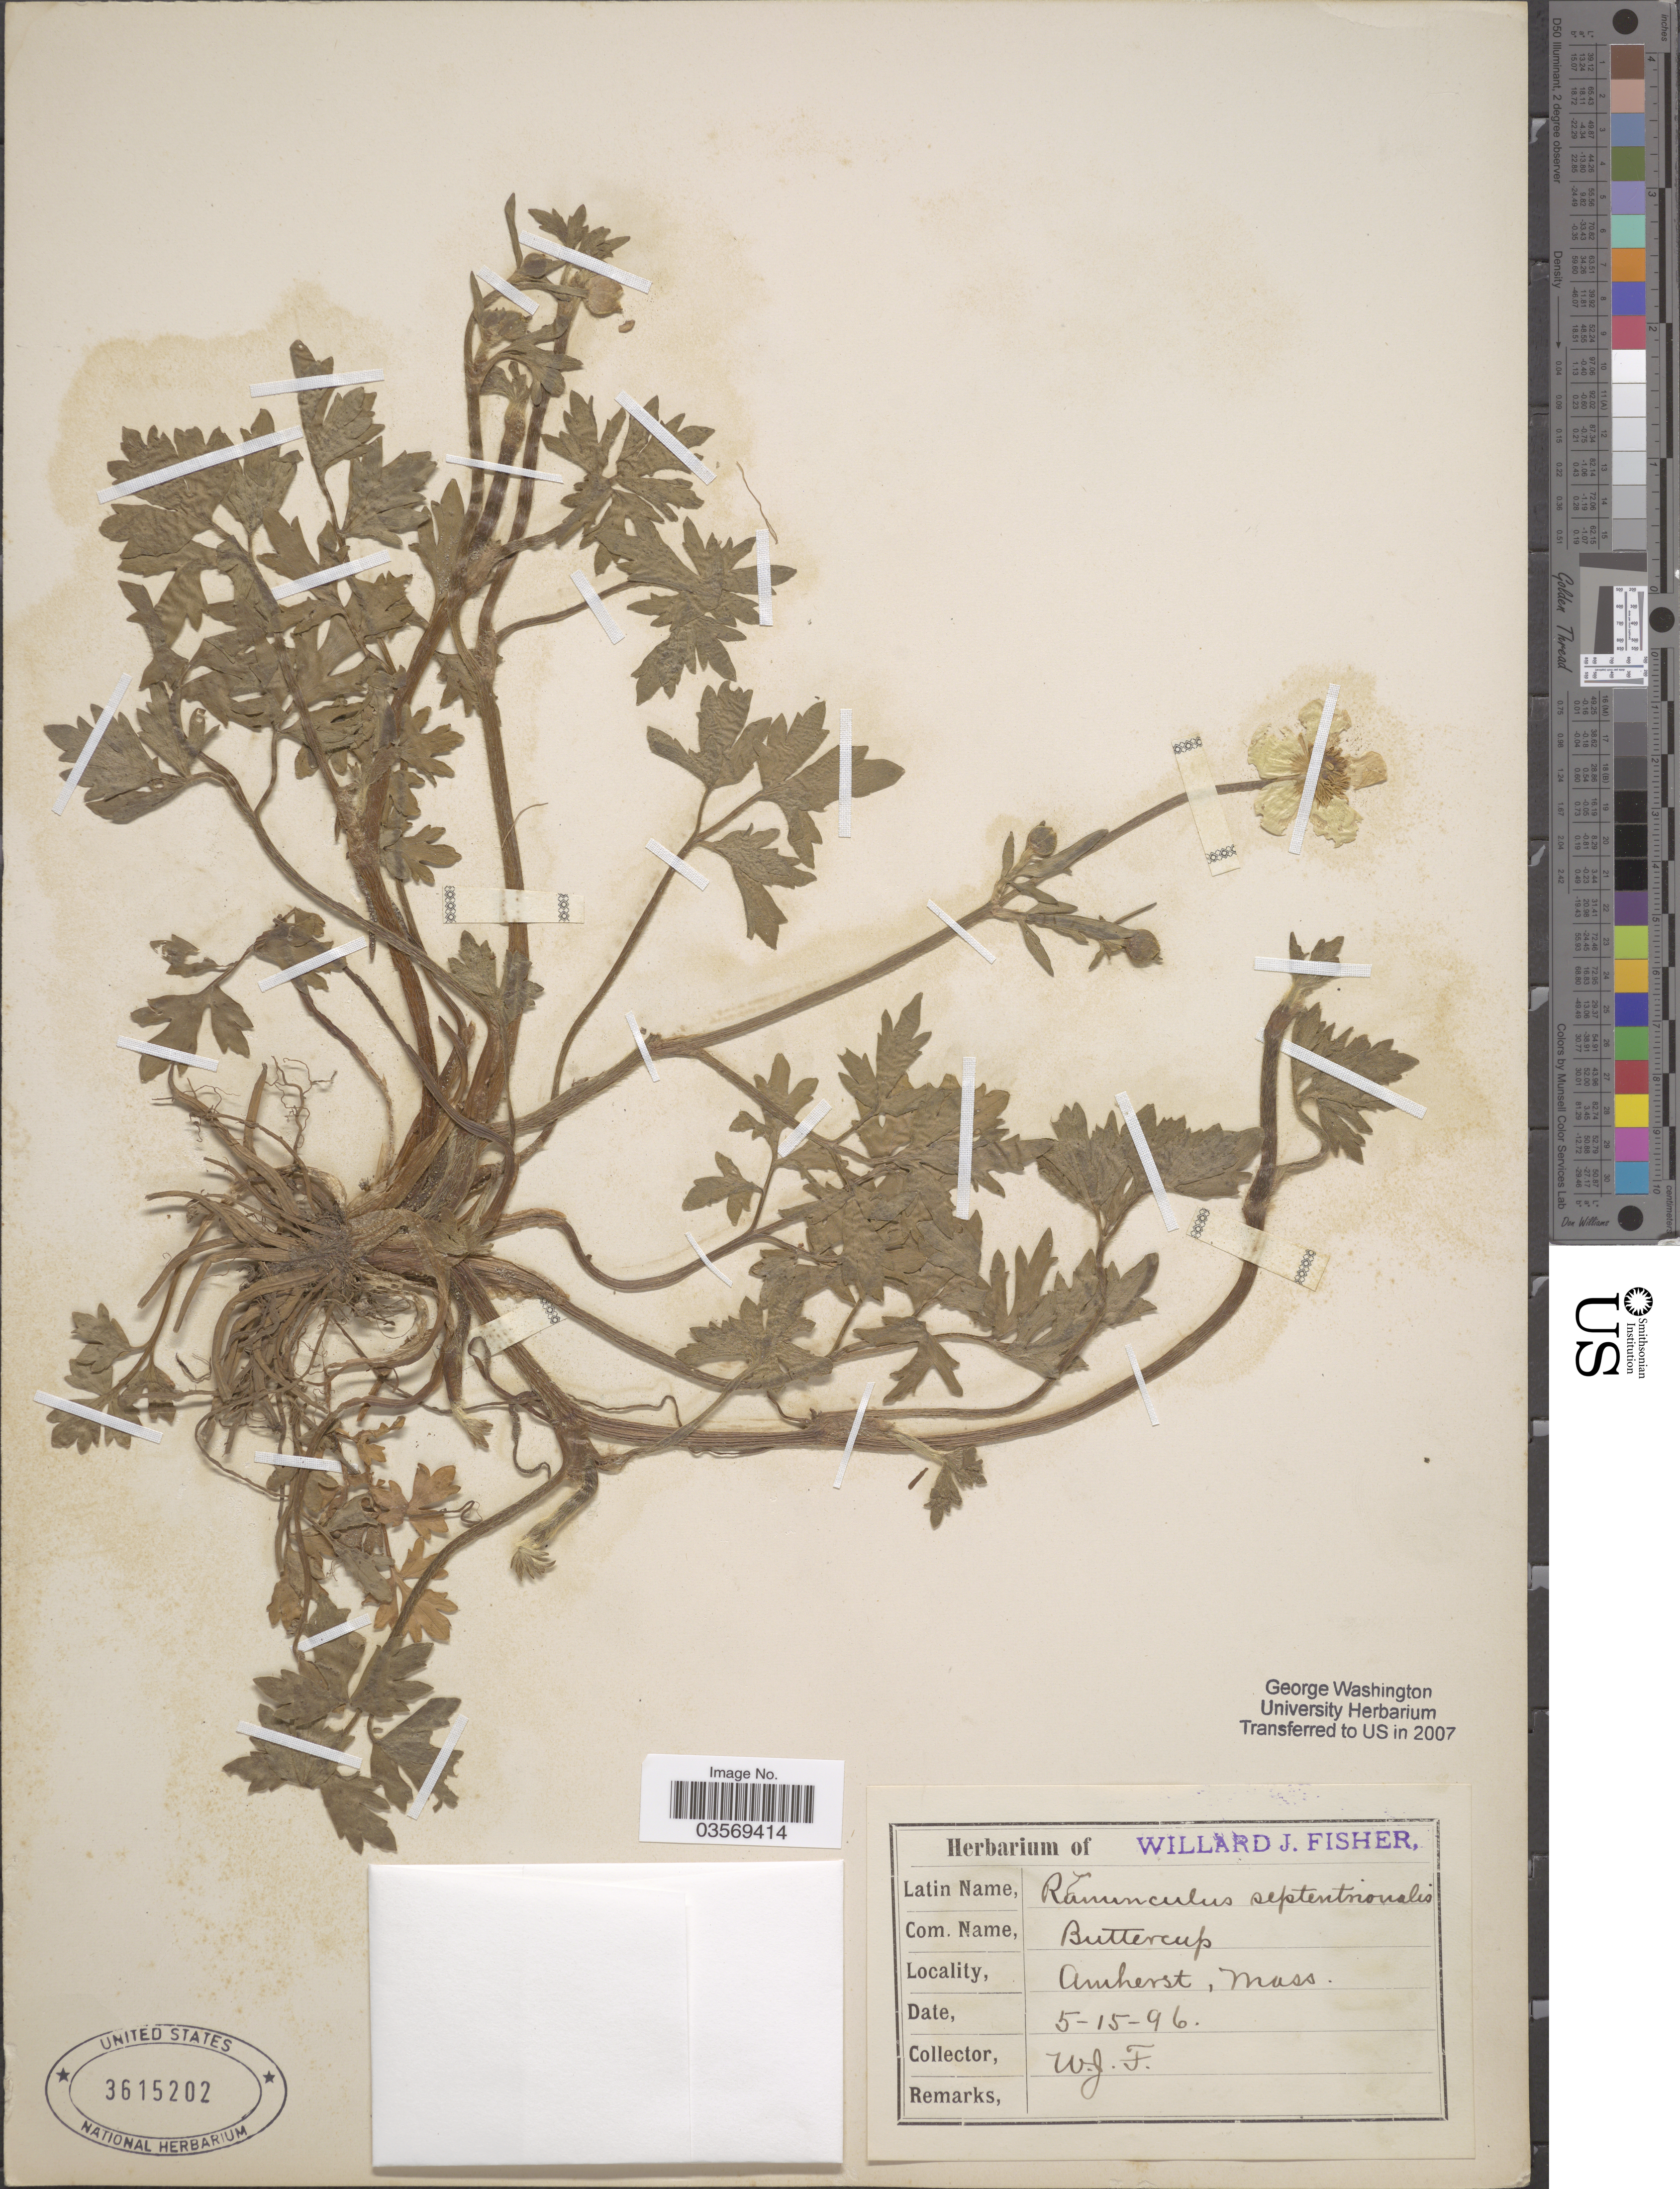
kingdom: Plantae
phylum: Tracheophyta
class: Magnoliopsida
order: Ranunculales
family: Ranunculaceae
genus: Ranunculus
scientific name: Ranunculus septentrionalis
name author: Poir.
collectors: W. J. Fisher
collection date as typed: Transcribed d/m/y: 15/5/96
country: United States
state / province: Massachusetts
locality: Amherst.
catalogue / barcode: US 3615202